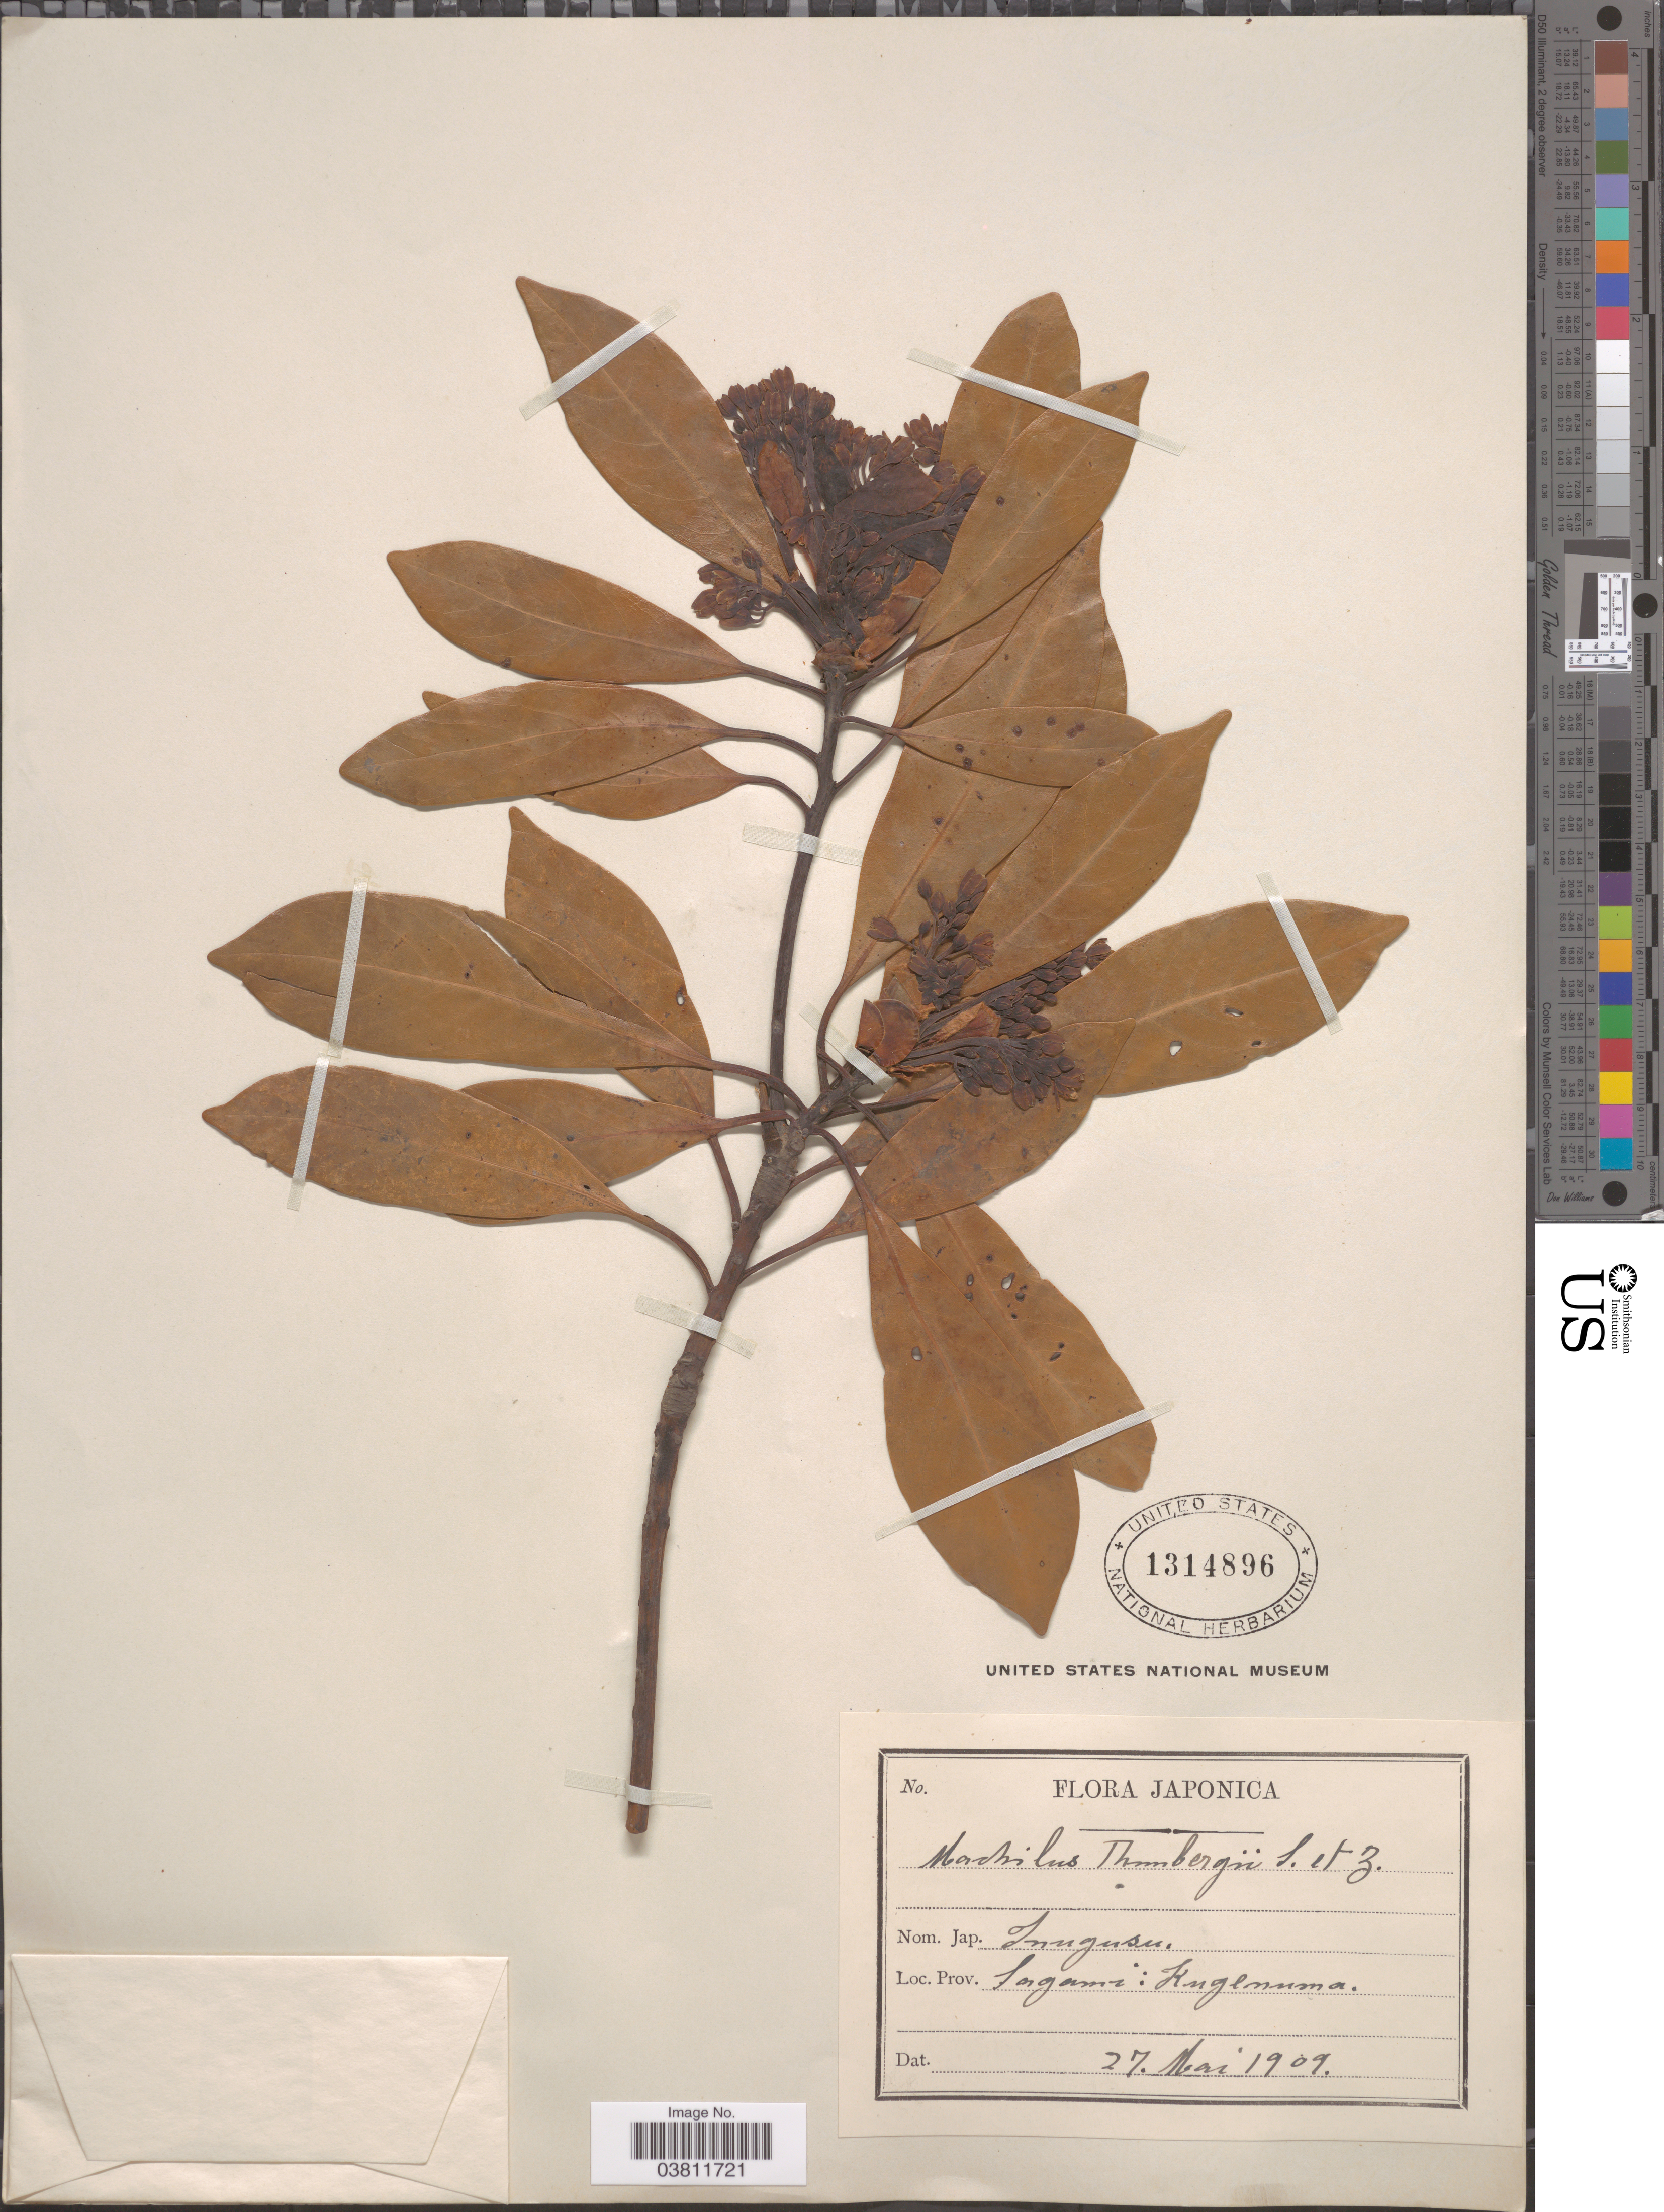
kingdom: Plantae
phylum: Tracheophyta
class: Magnoliopsida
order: Laurales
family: Lauraceae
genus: Machilus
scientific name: Machilus thunbergii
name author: Siebold & Zucc.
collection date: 1909-05-27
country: Japan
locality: Sagami: Kuglnuma.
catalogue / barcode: US 1314896